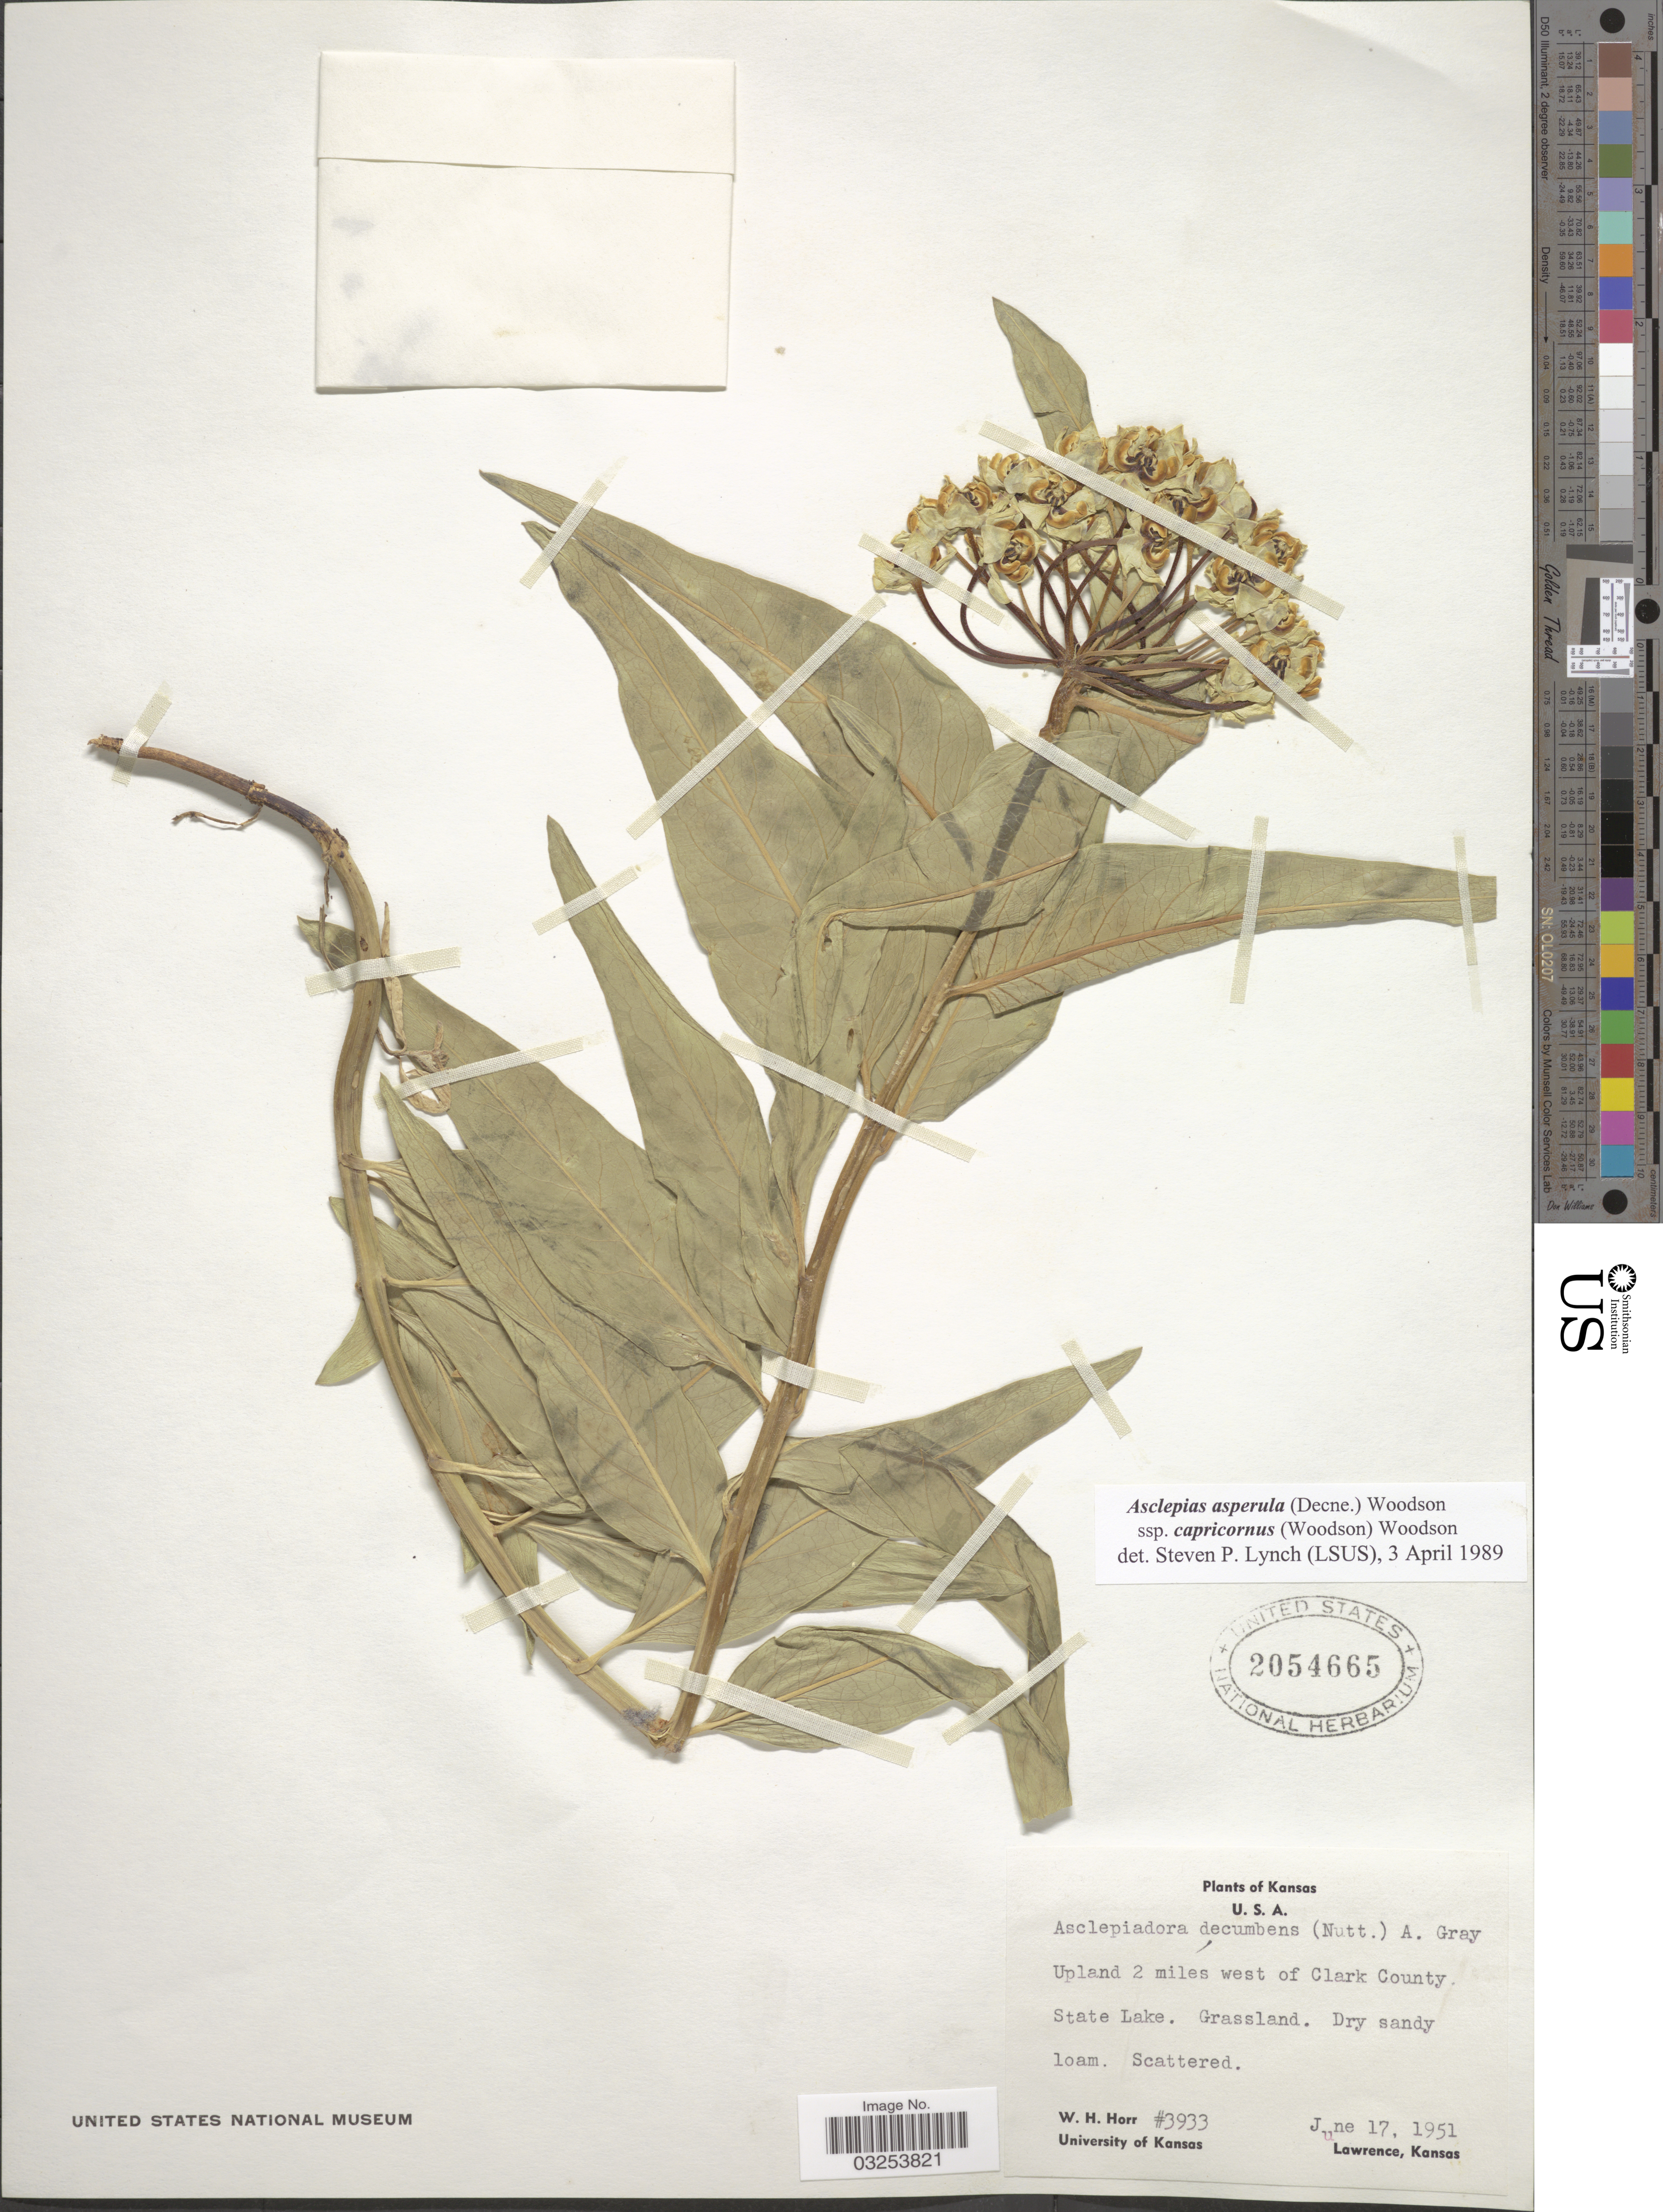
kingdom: Plantae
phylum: Tracheophyta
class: Magnoliopsida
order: Gentianales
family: Apocynaceae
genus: Asclepias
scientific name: Asclepias asperula subsp. capricornus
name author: Woodson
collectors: W. H. Horr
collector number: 3933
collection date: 1951-06-17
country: United States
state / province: Kansas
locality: Upland 2 miles west of Clark County State Lake.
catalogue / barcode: US 2054665